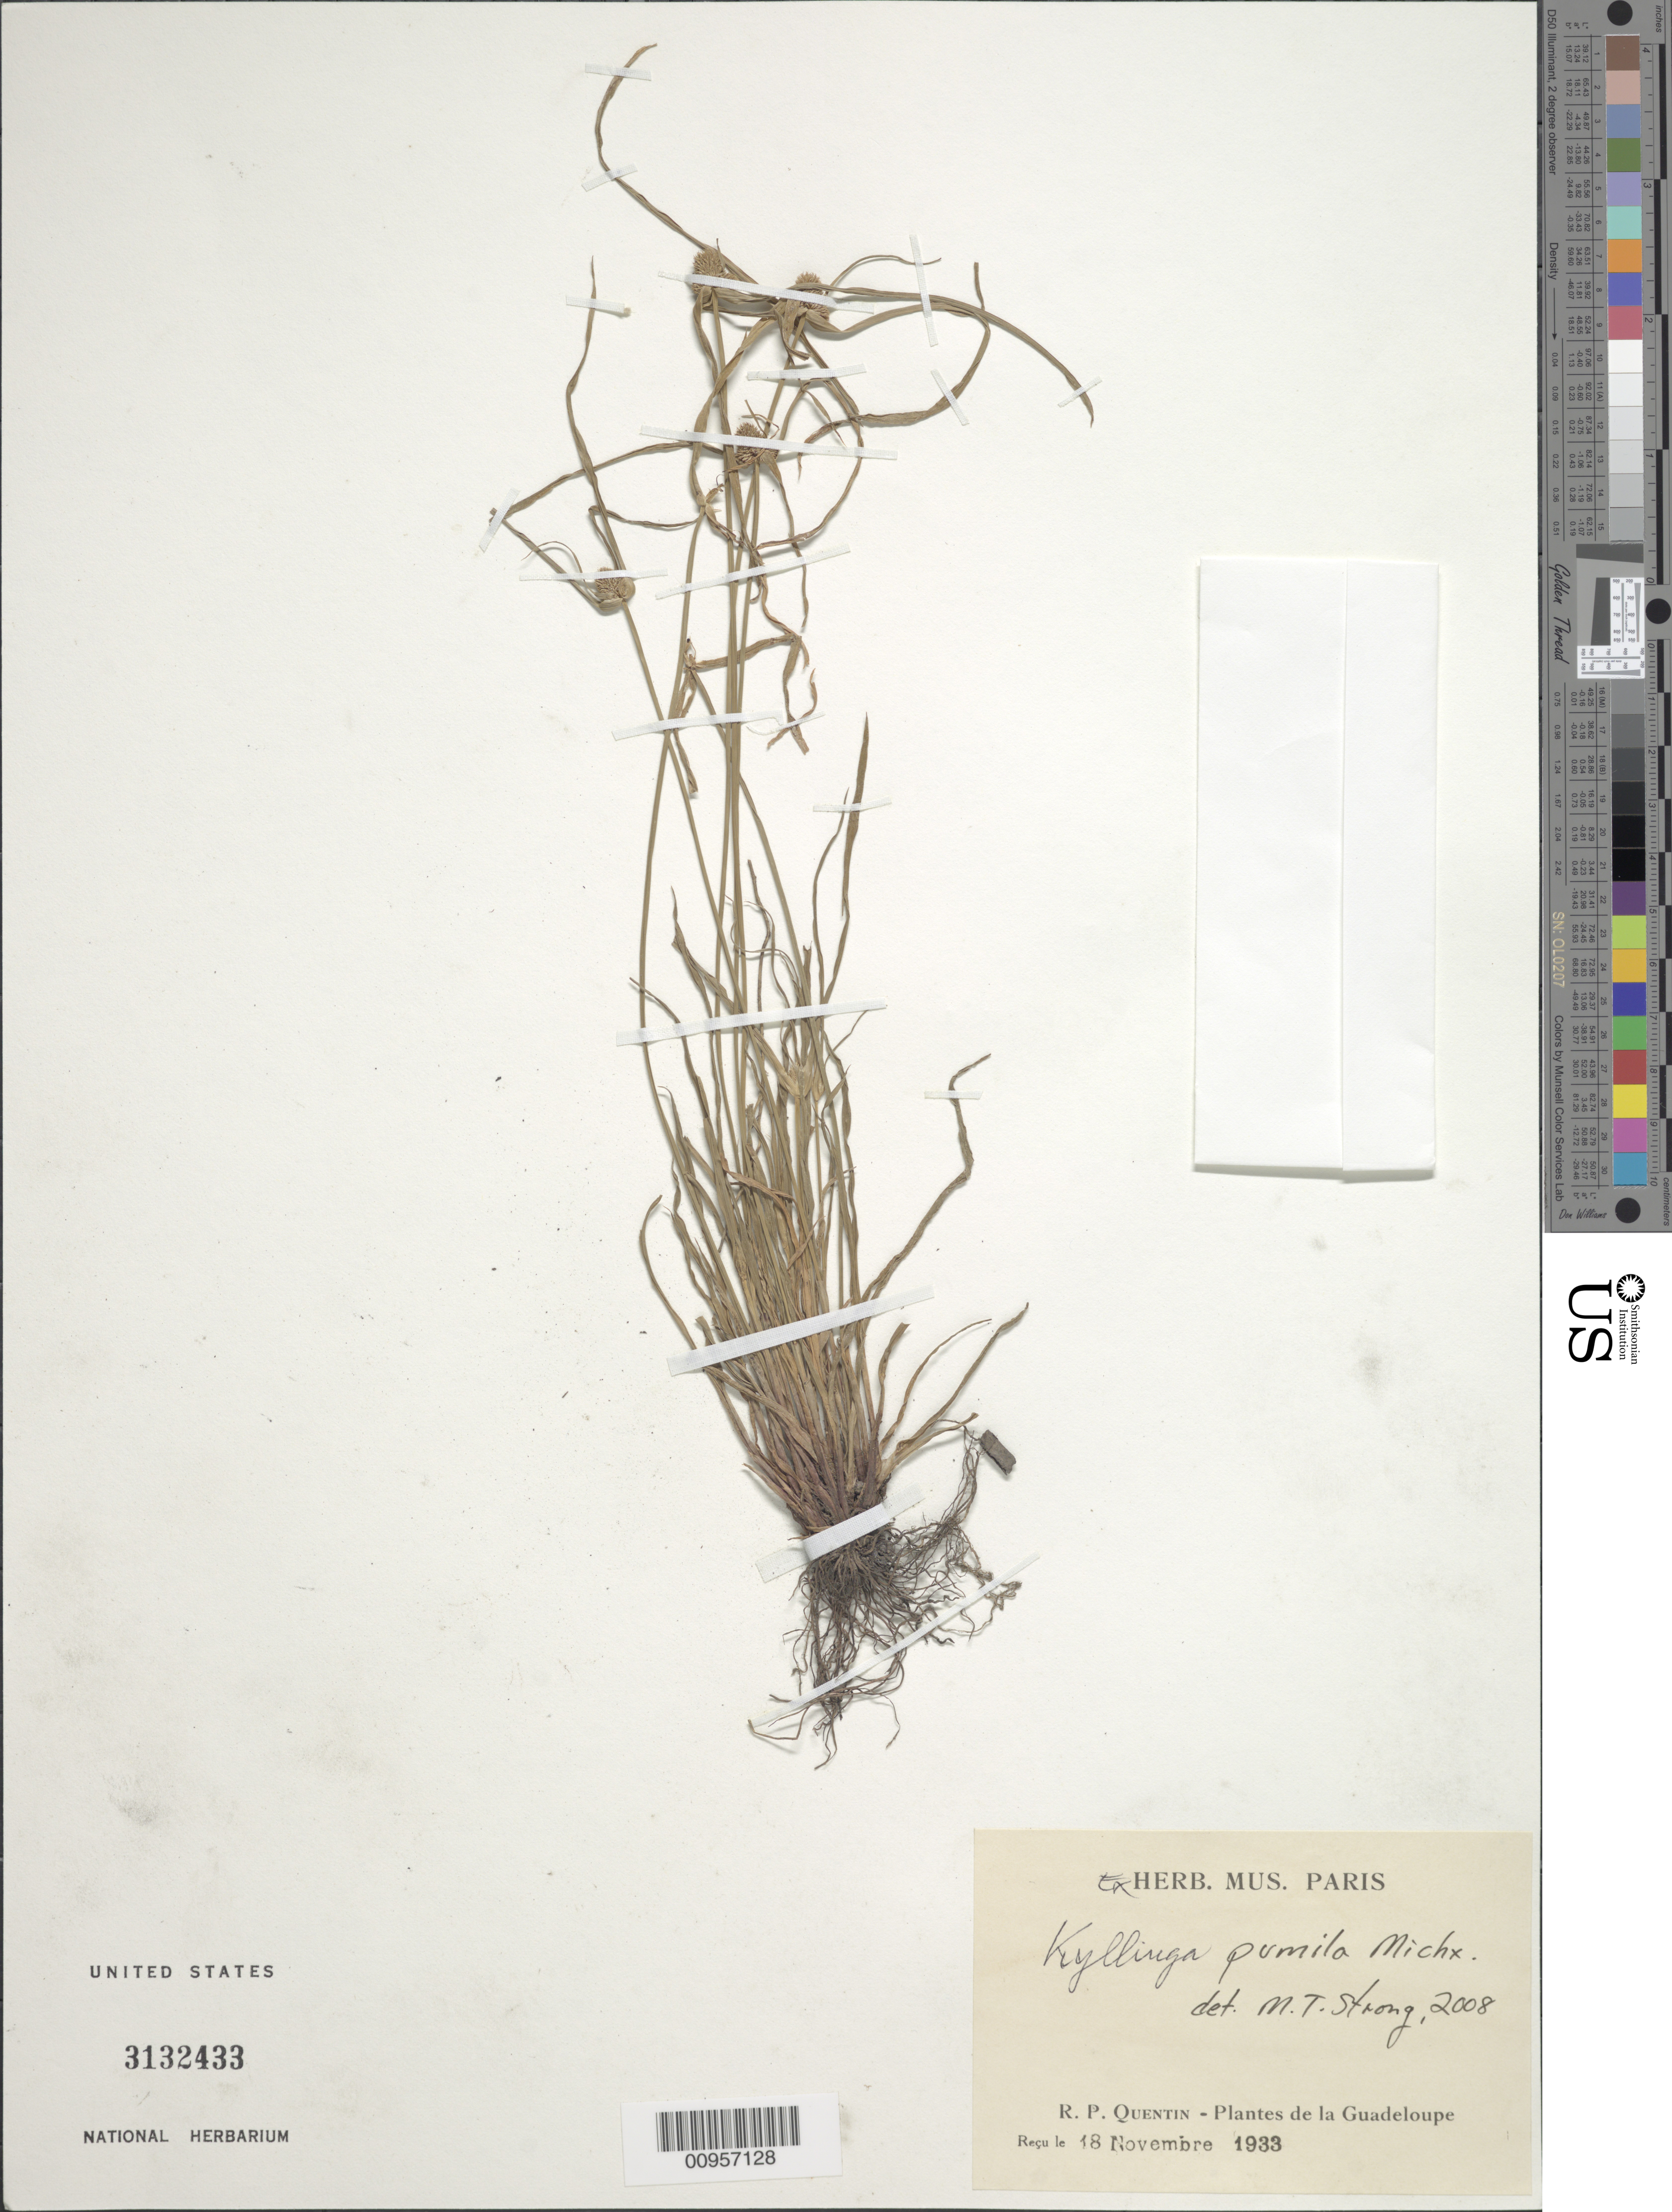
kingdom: Plantae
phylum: Tracheophyta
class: Liliopsida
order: Poales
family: Cyperaceae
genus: Cyperus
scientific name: Cyperus hortensis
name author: (Salzm. ex Steud.) Dorr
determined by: Strong, Mark T., (BOT), Smithsonian Institution - National Museum of Natural History (UNITED STATES)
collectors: R. Quentin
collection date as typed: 18 Nov 1933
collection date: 1933-11-18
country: Guadeloupe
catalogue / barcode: US 3132433